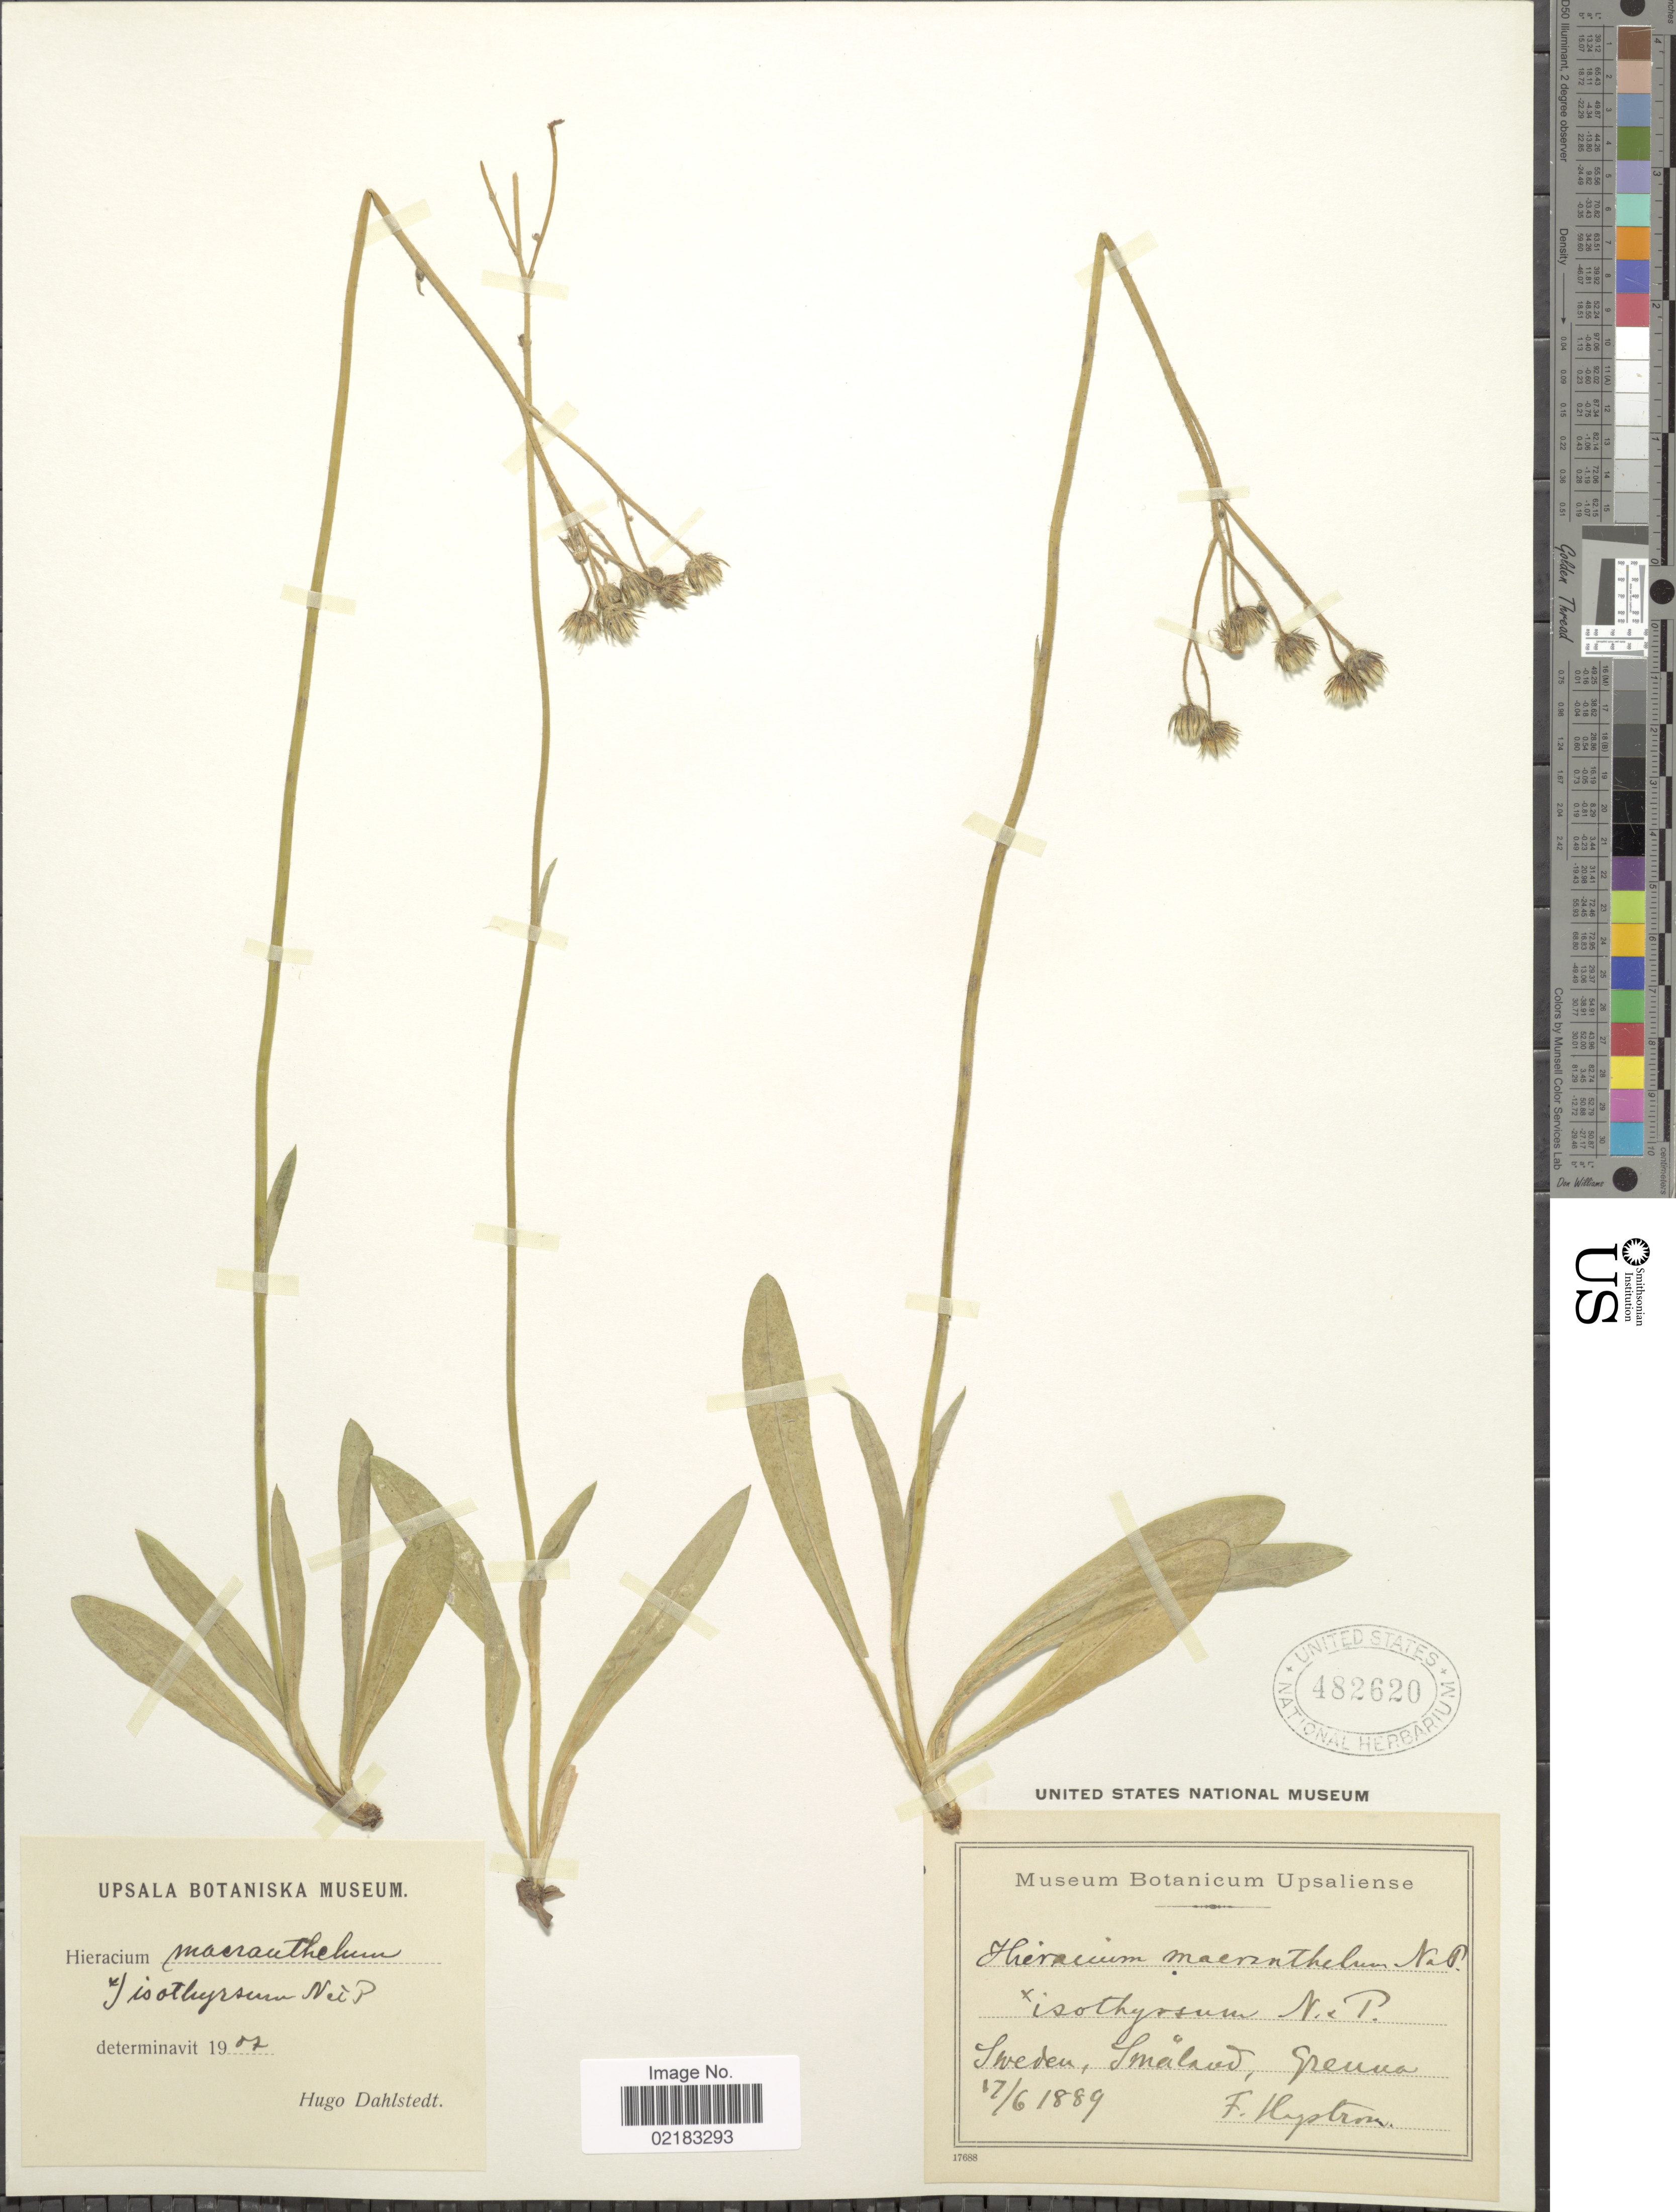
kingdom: Plantae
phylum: Tracheophyta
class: Magnoliopsida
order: Asterales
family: Asteraceae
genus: Pilosella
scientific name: Pilosella macranthella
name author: (Näg. & Peter) Soják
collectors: Hagstrom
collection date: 1889-06-17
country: Sweden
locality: Smaland, Grenna.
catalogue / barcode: US 482620